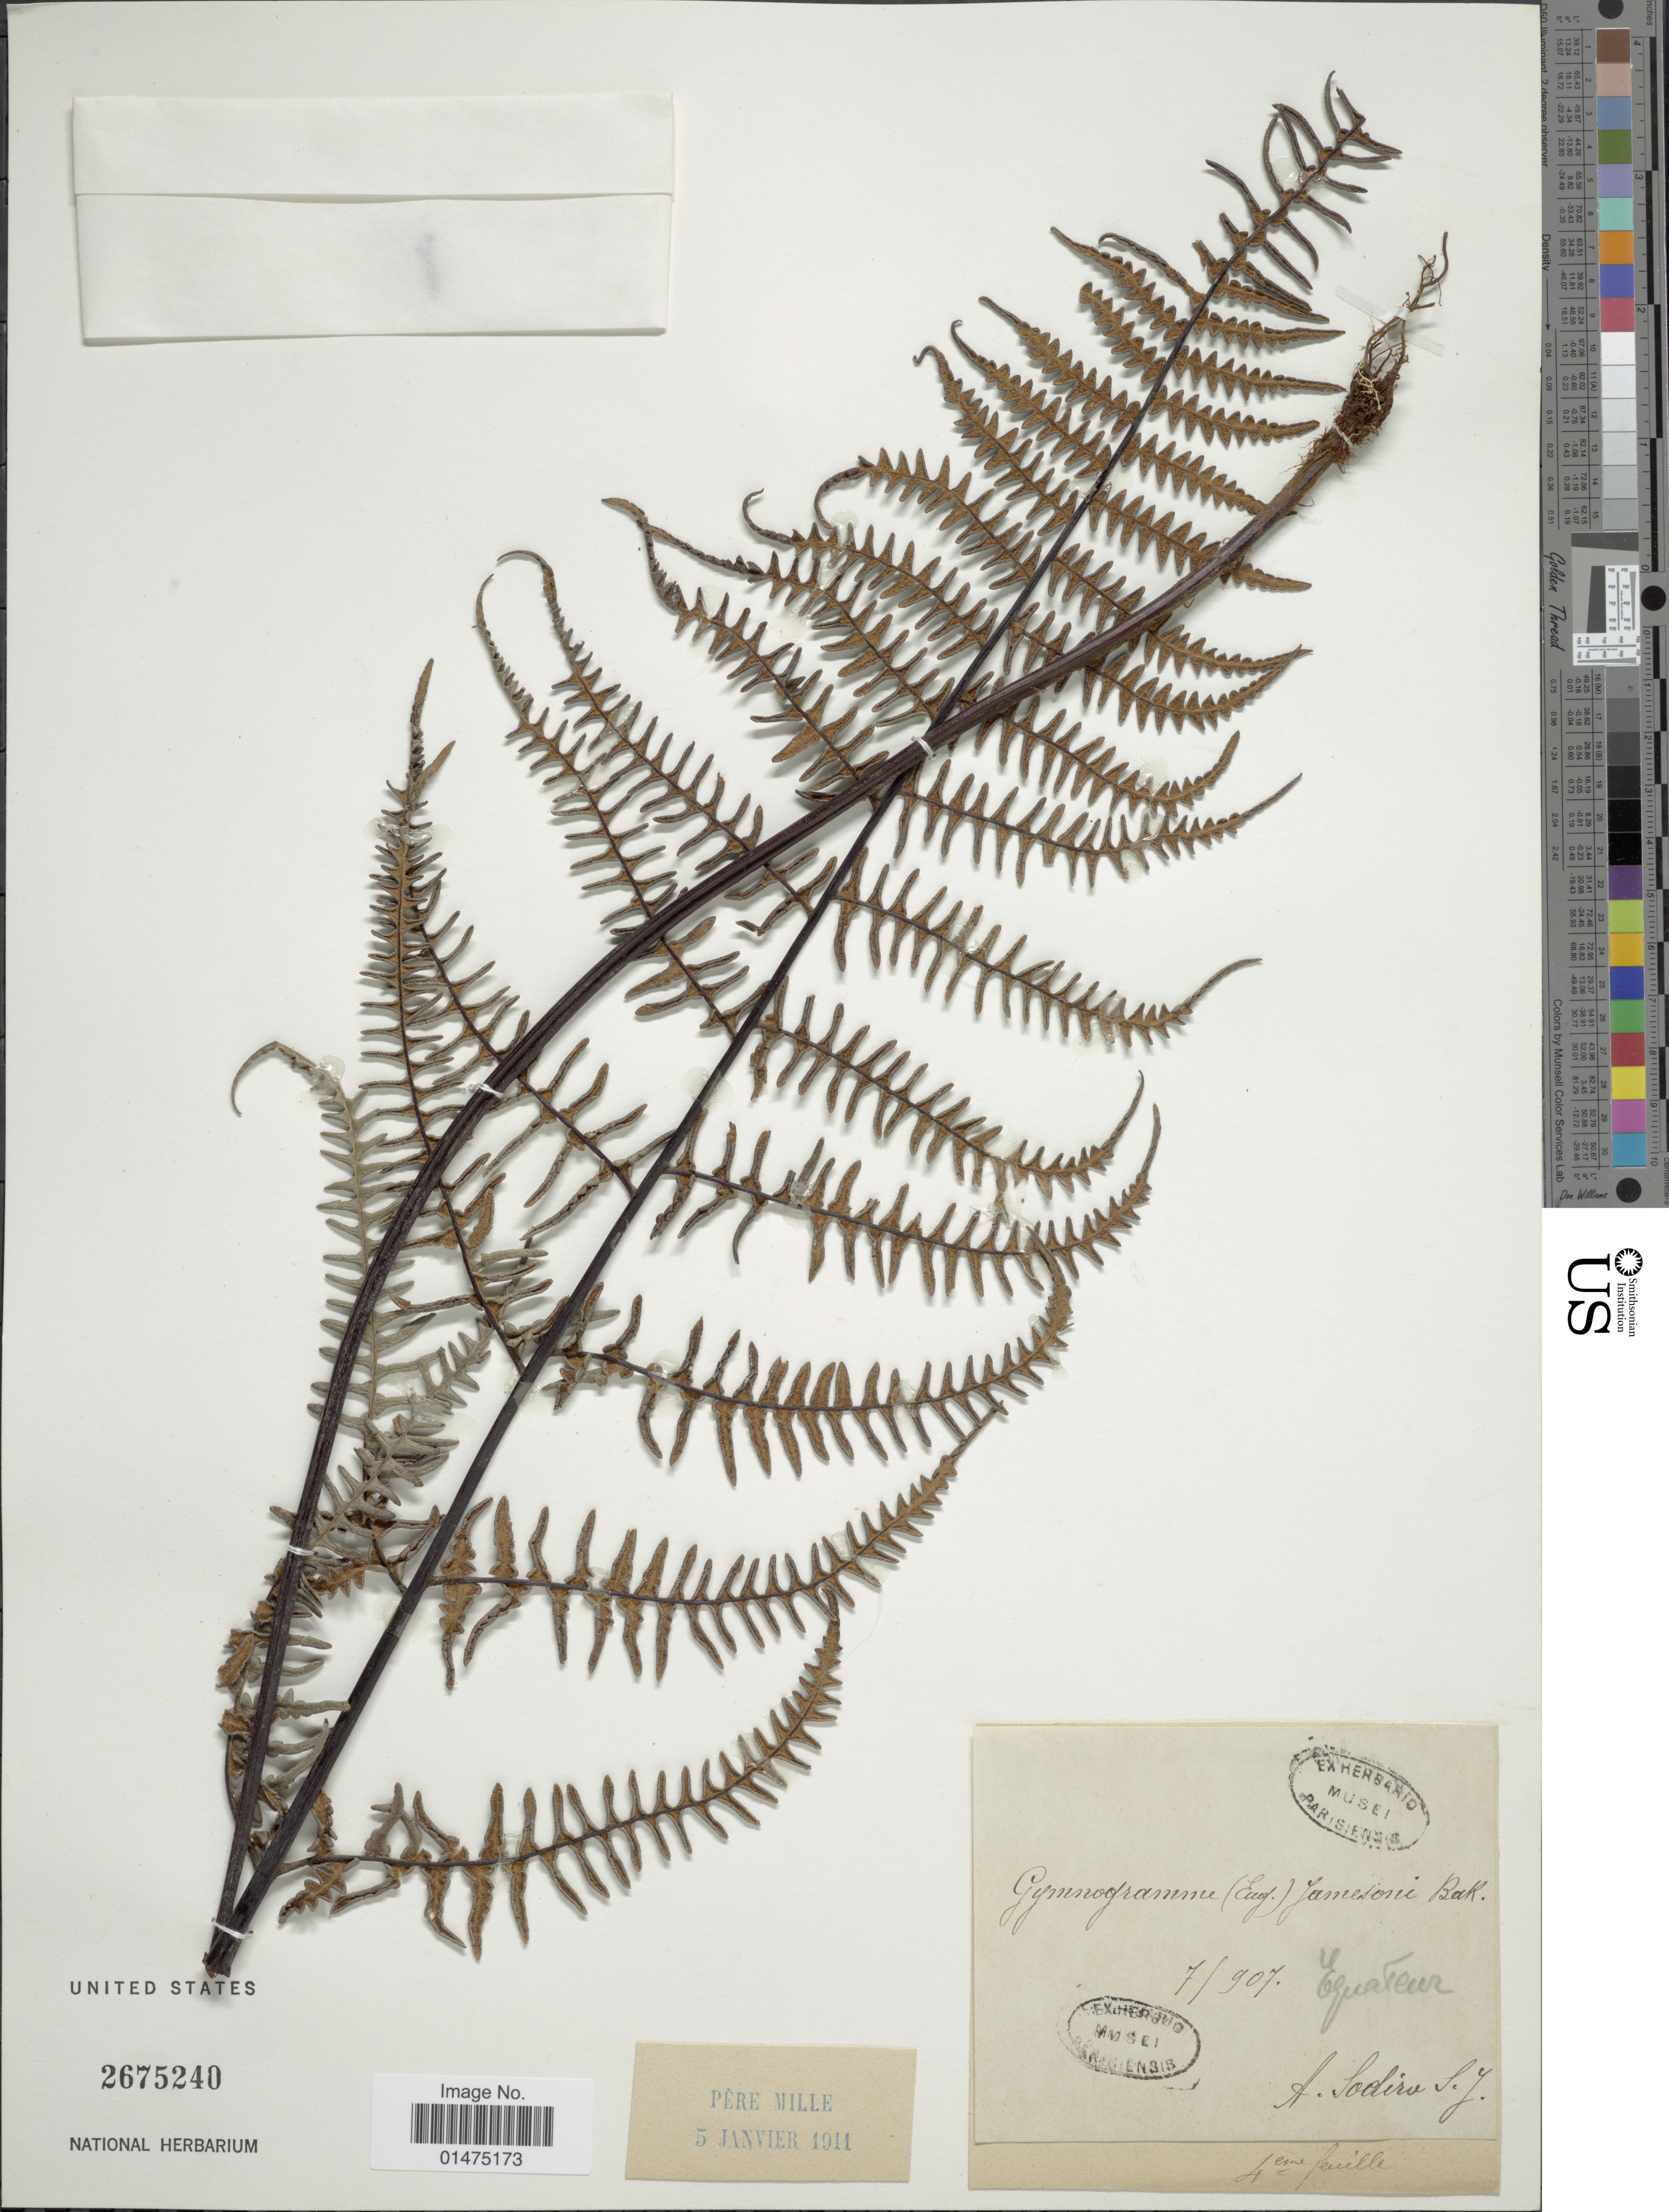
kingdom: Plantae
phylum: Tracheophyta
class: Polypodiopsida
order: Polypodiales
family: Pteridaceae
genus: Pityrogramma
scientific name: Pityrogramma tartarea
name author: (Cav.) Maxon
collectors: A. Sodiro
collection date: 1907-07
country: Ecuador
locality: Equateur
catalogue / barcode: US 2675240